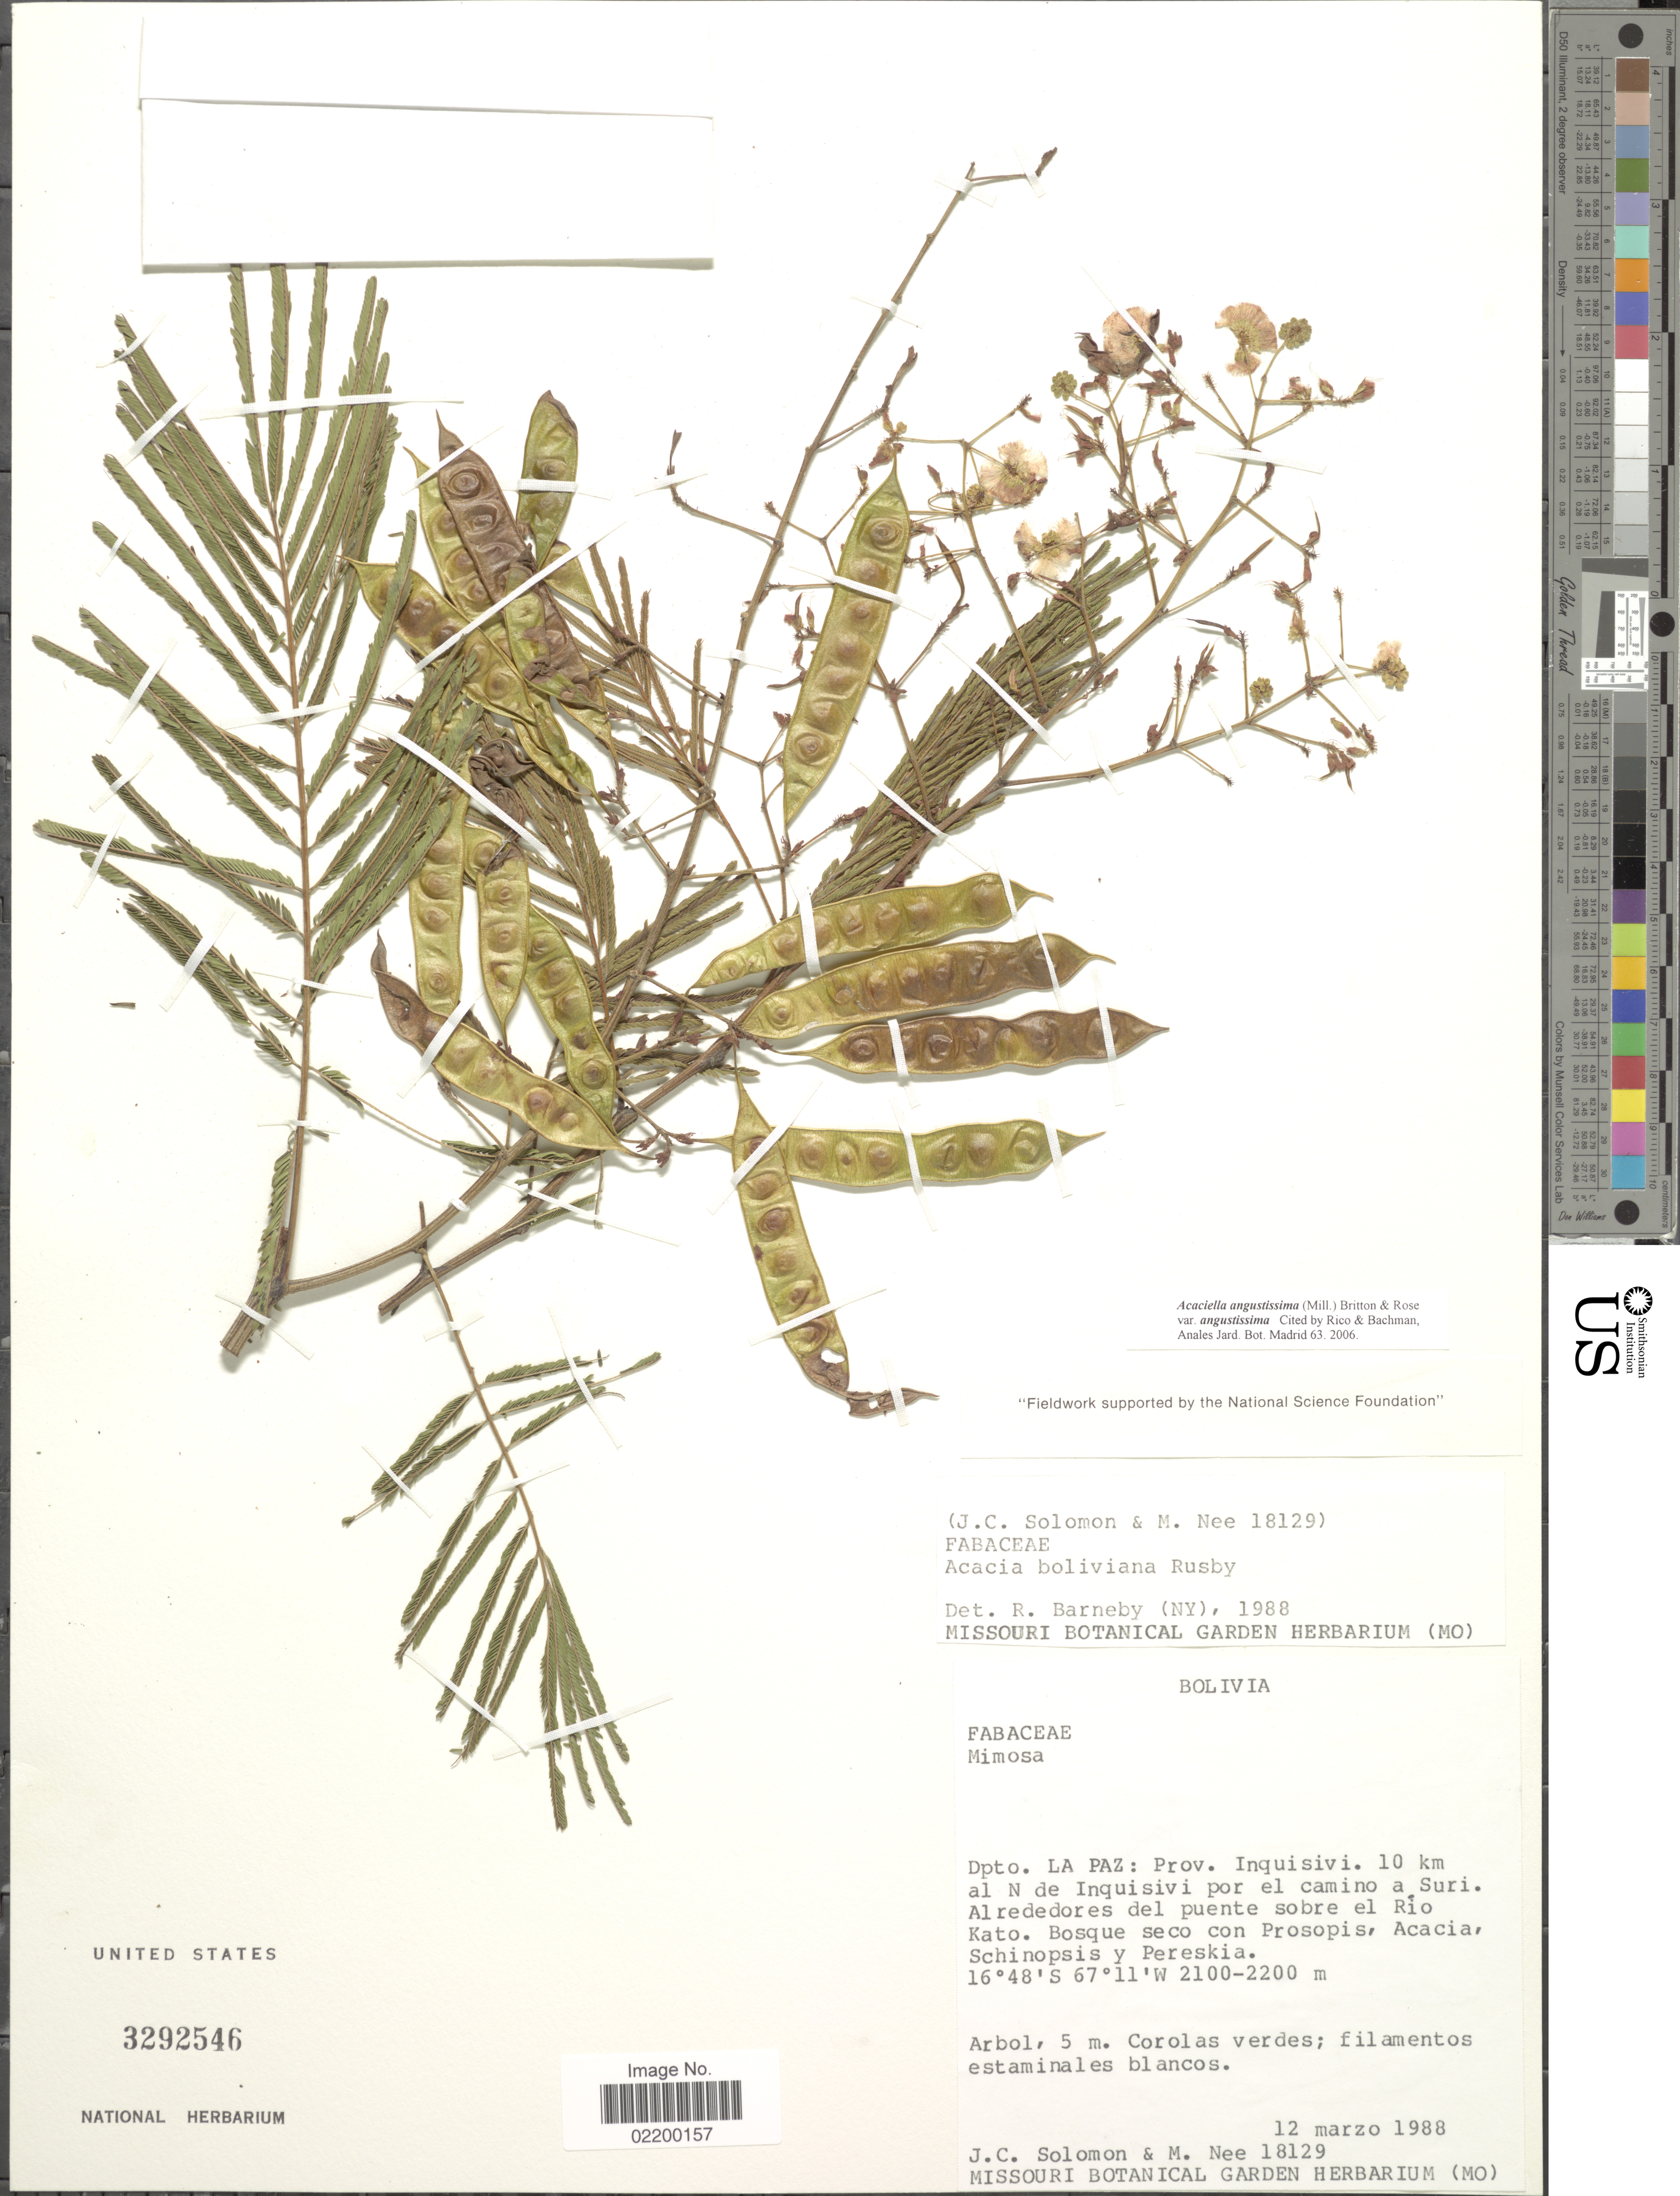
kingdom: Plantae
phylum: Tracheophyta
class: Magnoliopsida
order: Fabales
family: Fabaceae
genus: Acaciella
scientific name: Acaciella angustissima var. angustissima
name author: (Mill.) Britton & Rose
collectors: J. C. Solomon & M. Nee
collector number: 18129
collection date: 1988-03-12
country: Bolivia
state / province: La Paz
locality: Dpto. La Paz.: Prov. Inquisivi. 10 km al N de Inquisivi por el camino a Suri. Alrededores del puente sobre el Rio Kato.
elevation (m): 2100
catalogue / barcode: US 3292546